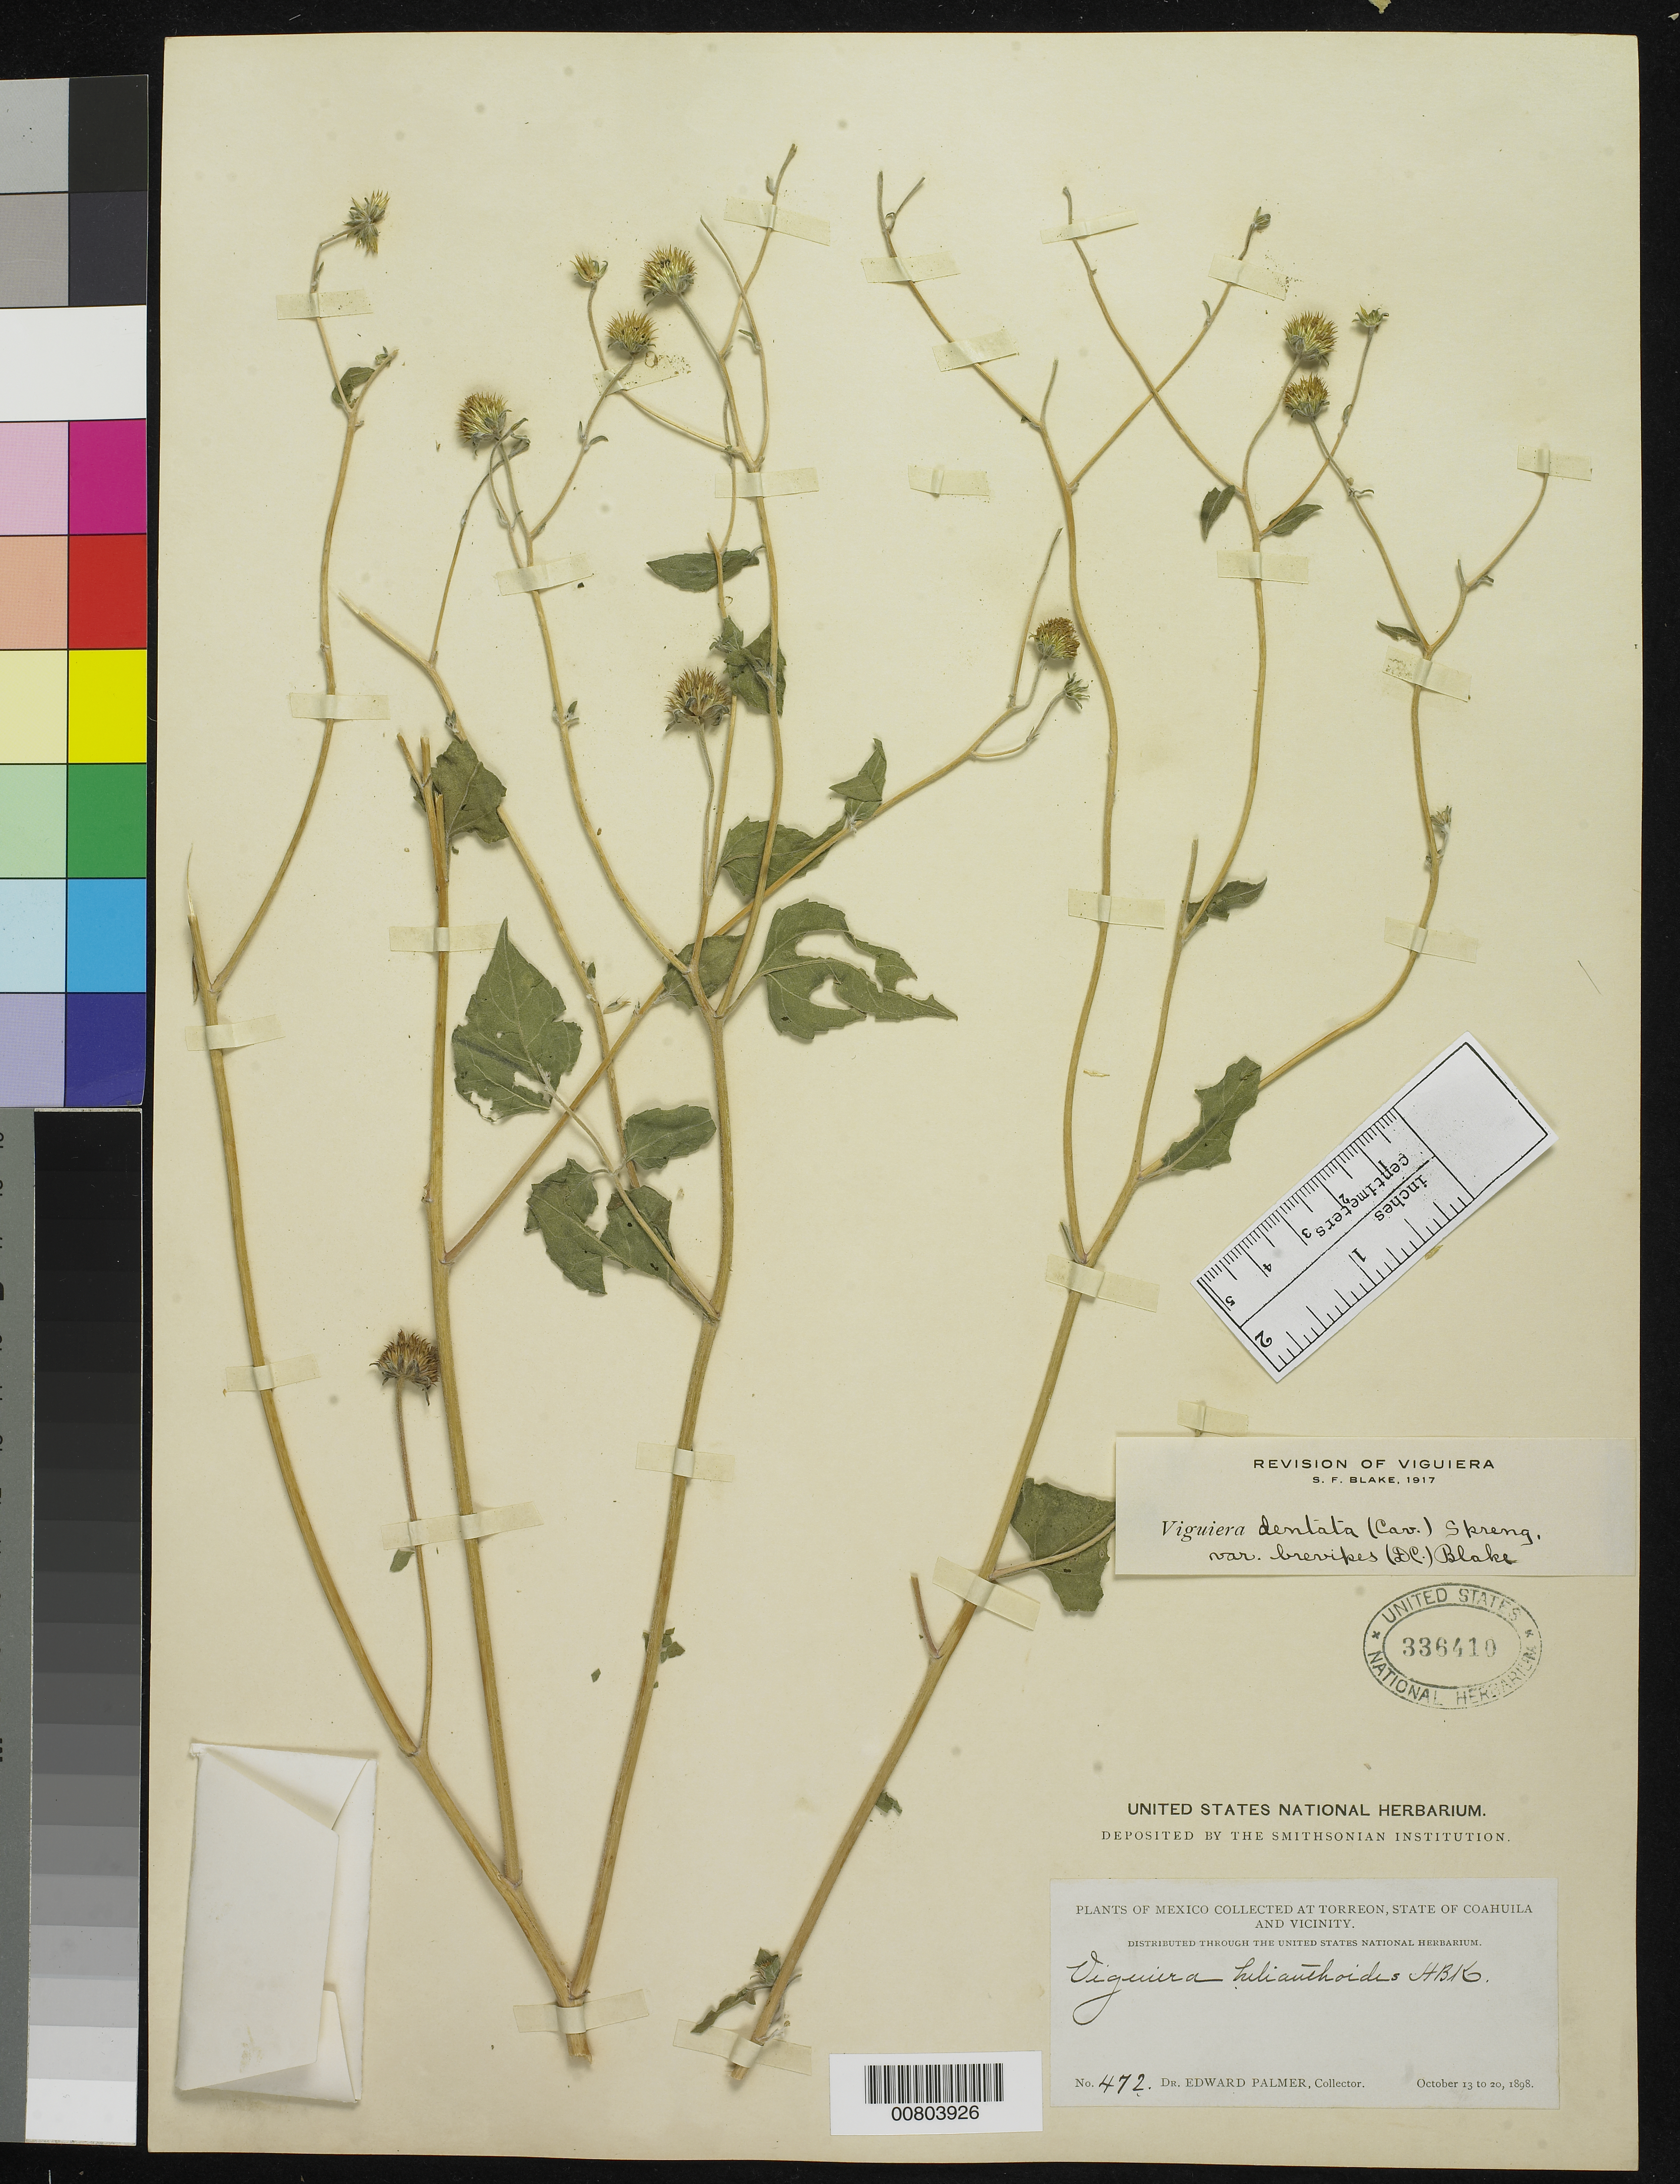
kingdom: Plantae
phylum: Tracheophyta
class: Magnoliopsida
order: Asterales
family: Asteraceae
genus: Viguiera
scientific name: Viguiera dentata var. brevipes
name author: (DC.) S.F. Blake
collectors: E. Palmer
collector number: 472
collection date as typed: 13 Oct 1898 to 20 Oct 1898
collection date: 1898-10-13/1898-10-20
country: Mexico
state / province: Coahuila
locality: Torreon, Coahuila and vicinity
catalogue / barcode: US 336410